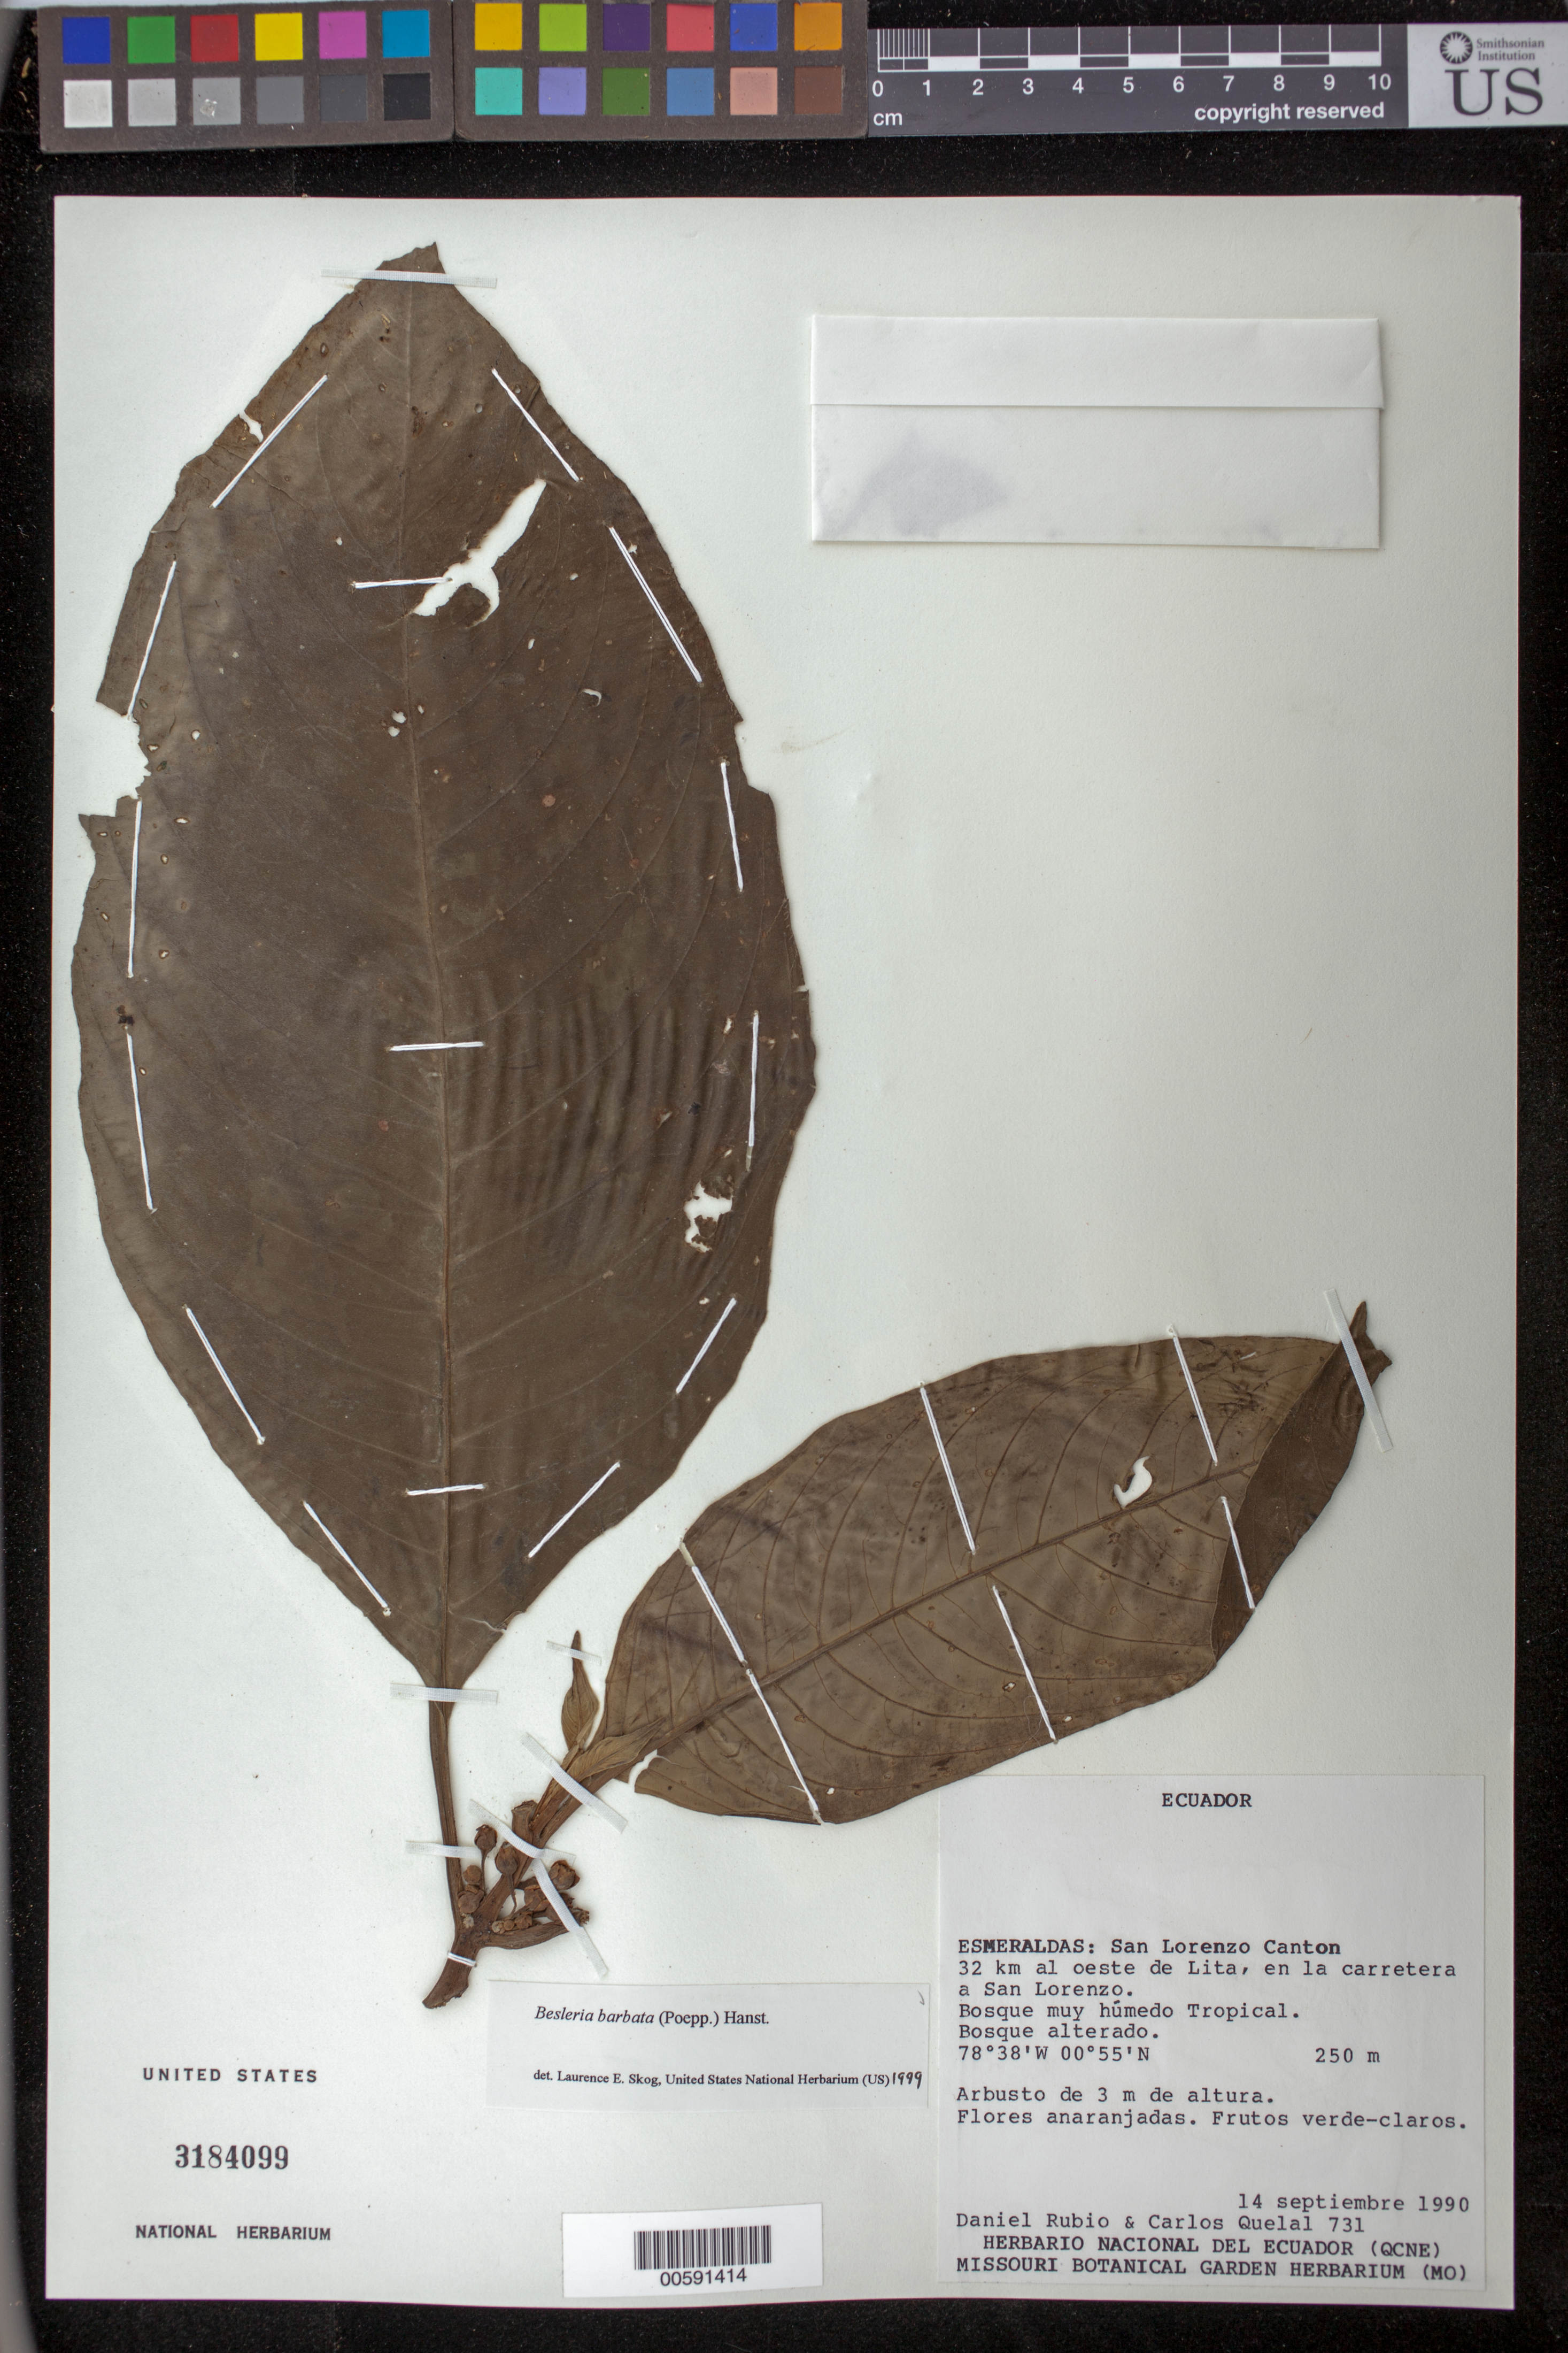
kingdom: Plantae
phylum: Tracheophyta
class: Magnoliopsida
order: Lamiales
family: Gesneriaceae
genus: Besleria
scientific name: Besleria barbata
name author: (Poepp.) Hanst.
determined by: Skog, Laurence E.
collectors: D. Rubio & C. Quelal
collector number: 731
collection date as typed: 14 Sep 1990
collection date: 1990-09-14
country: Ecuador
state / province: Esmeraldas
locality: San Lorenzo Canton. 32 km al oeste de Lita, en la carretera a San Lorenzo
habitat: Bosque muy húmedo Tropical; bosque alterado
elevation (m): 250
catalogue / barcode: US 3184099